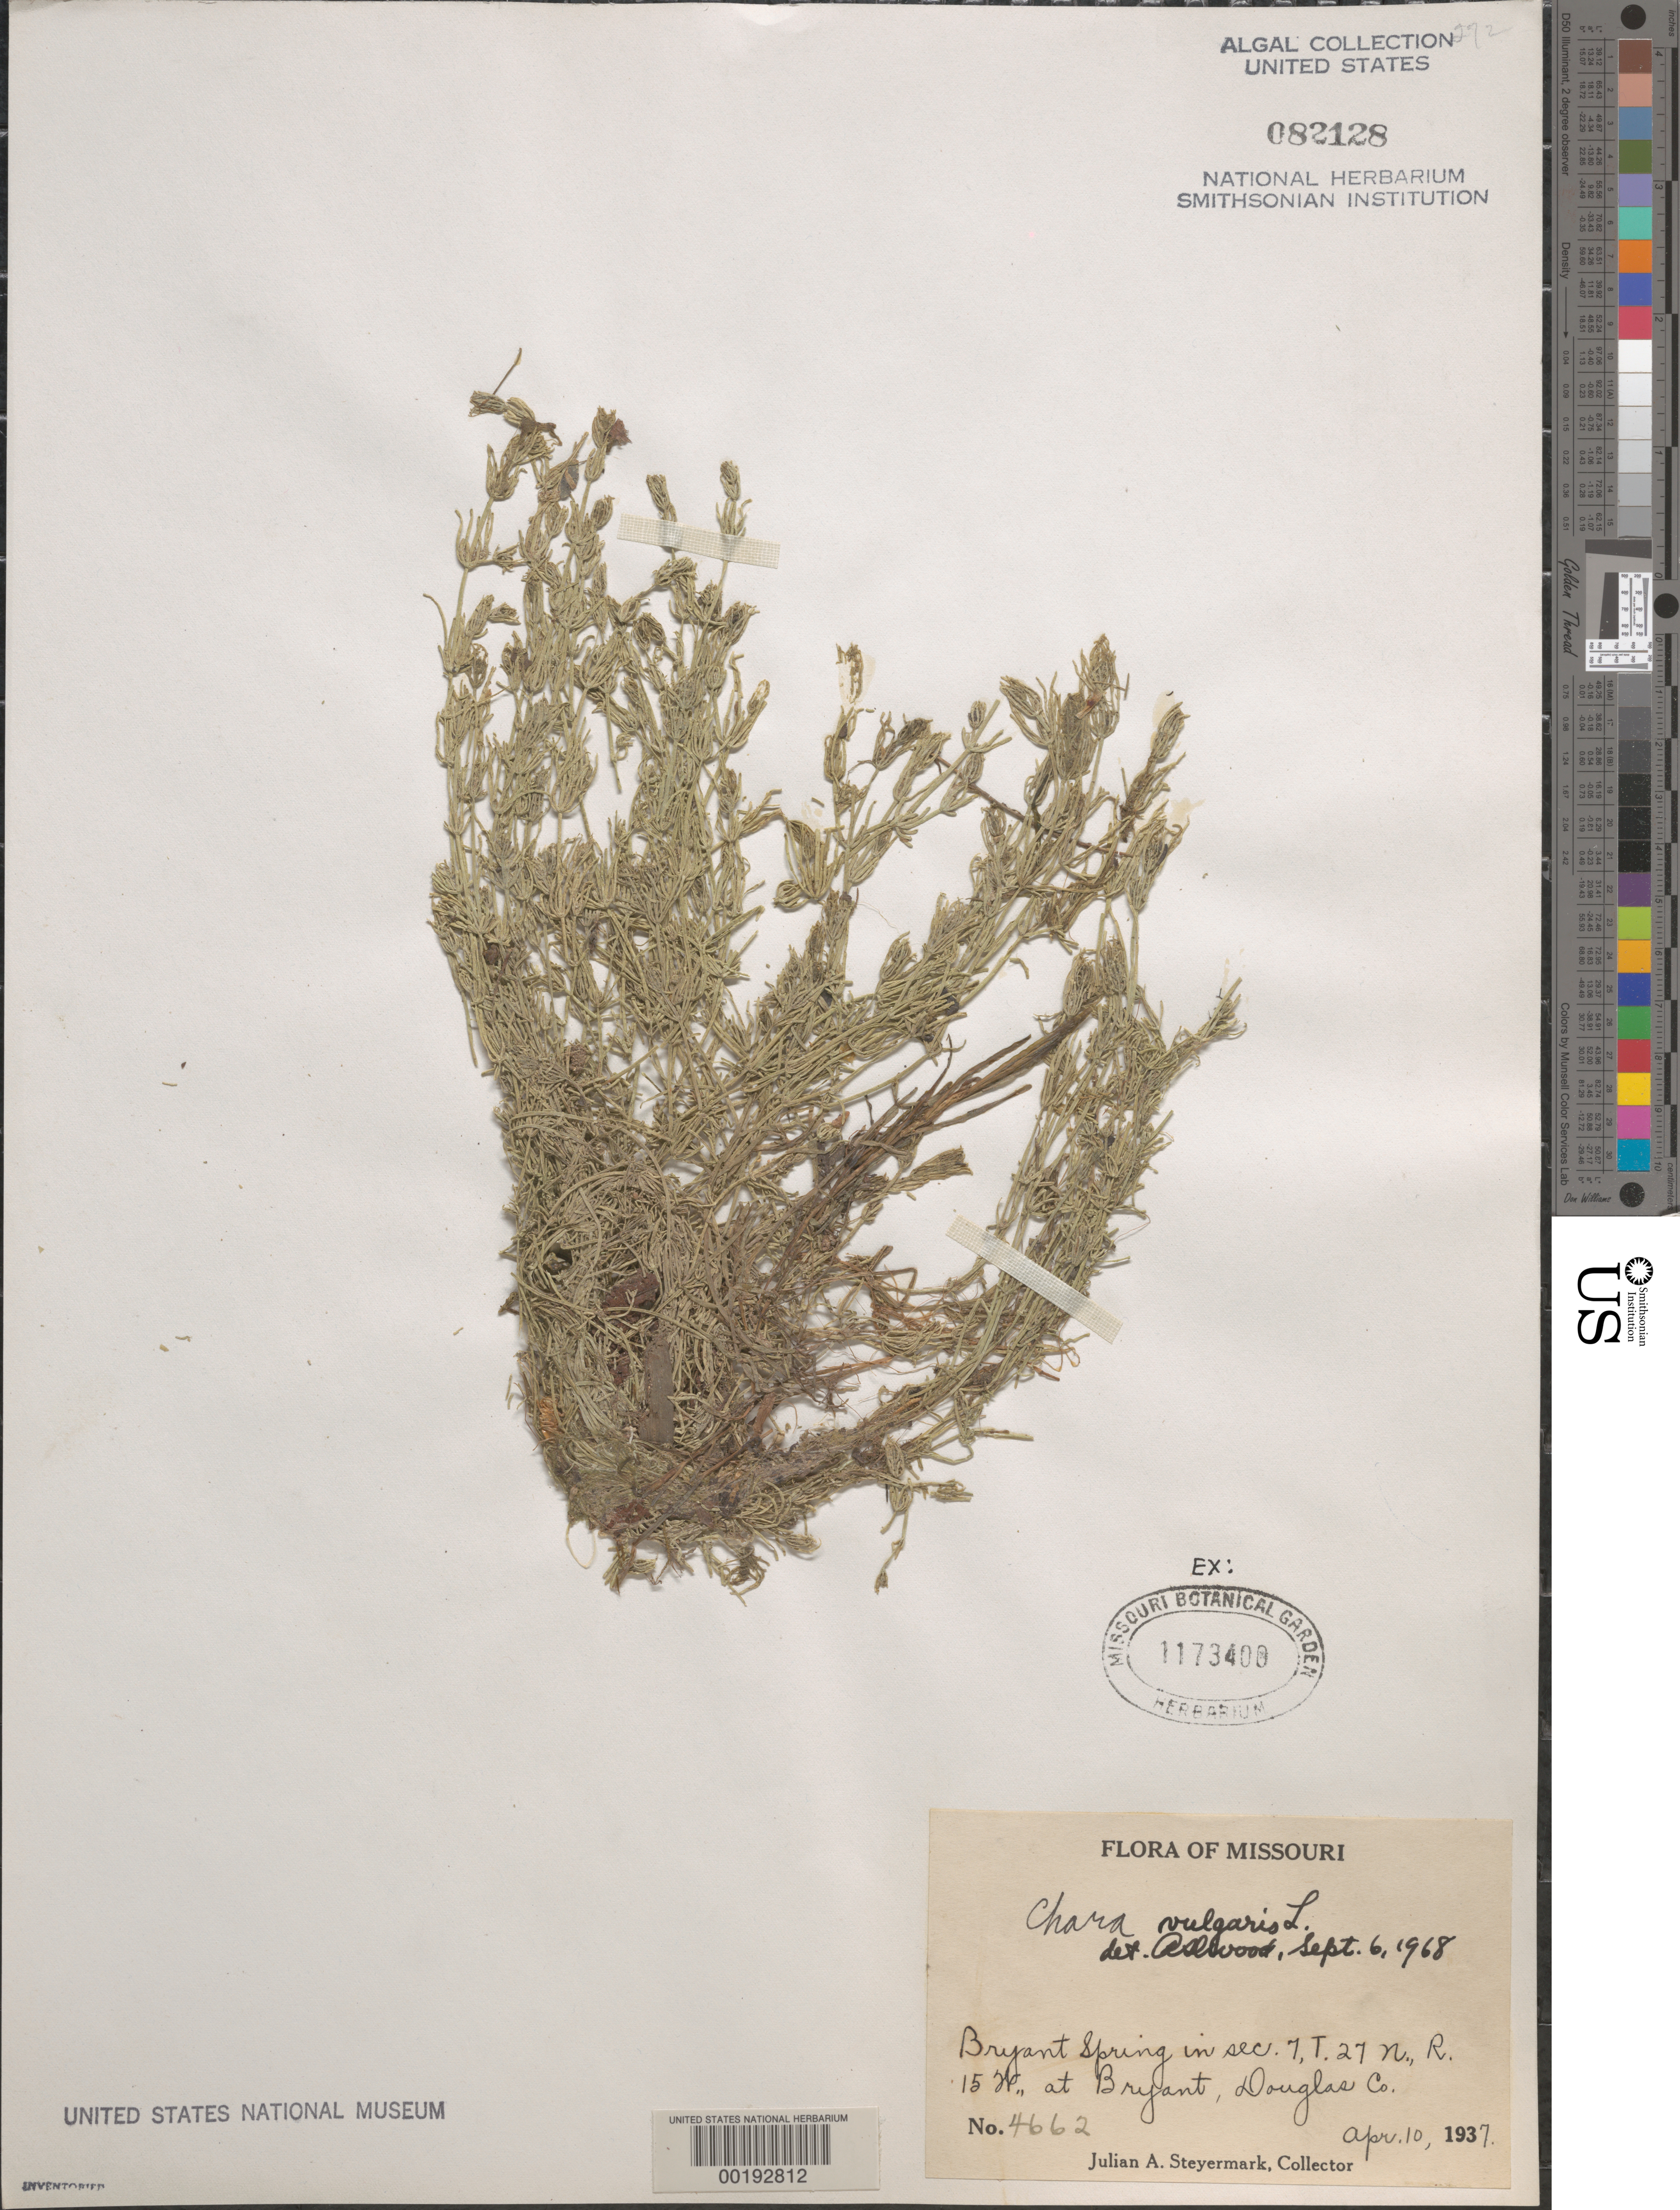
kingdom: Plantae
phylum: Charophyta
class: Charophyceae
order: Charales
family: Characeae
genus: Chara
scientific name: Chara vulgaris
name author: L.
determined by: Wood, R. D.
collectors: J. Steyermark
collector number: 4662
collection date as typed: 10 Apr 1937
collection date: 1937-04-10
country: United States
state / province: Missouri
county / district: Douglas County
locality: Bryant Spring, Bryant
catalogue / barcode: US 82128